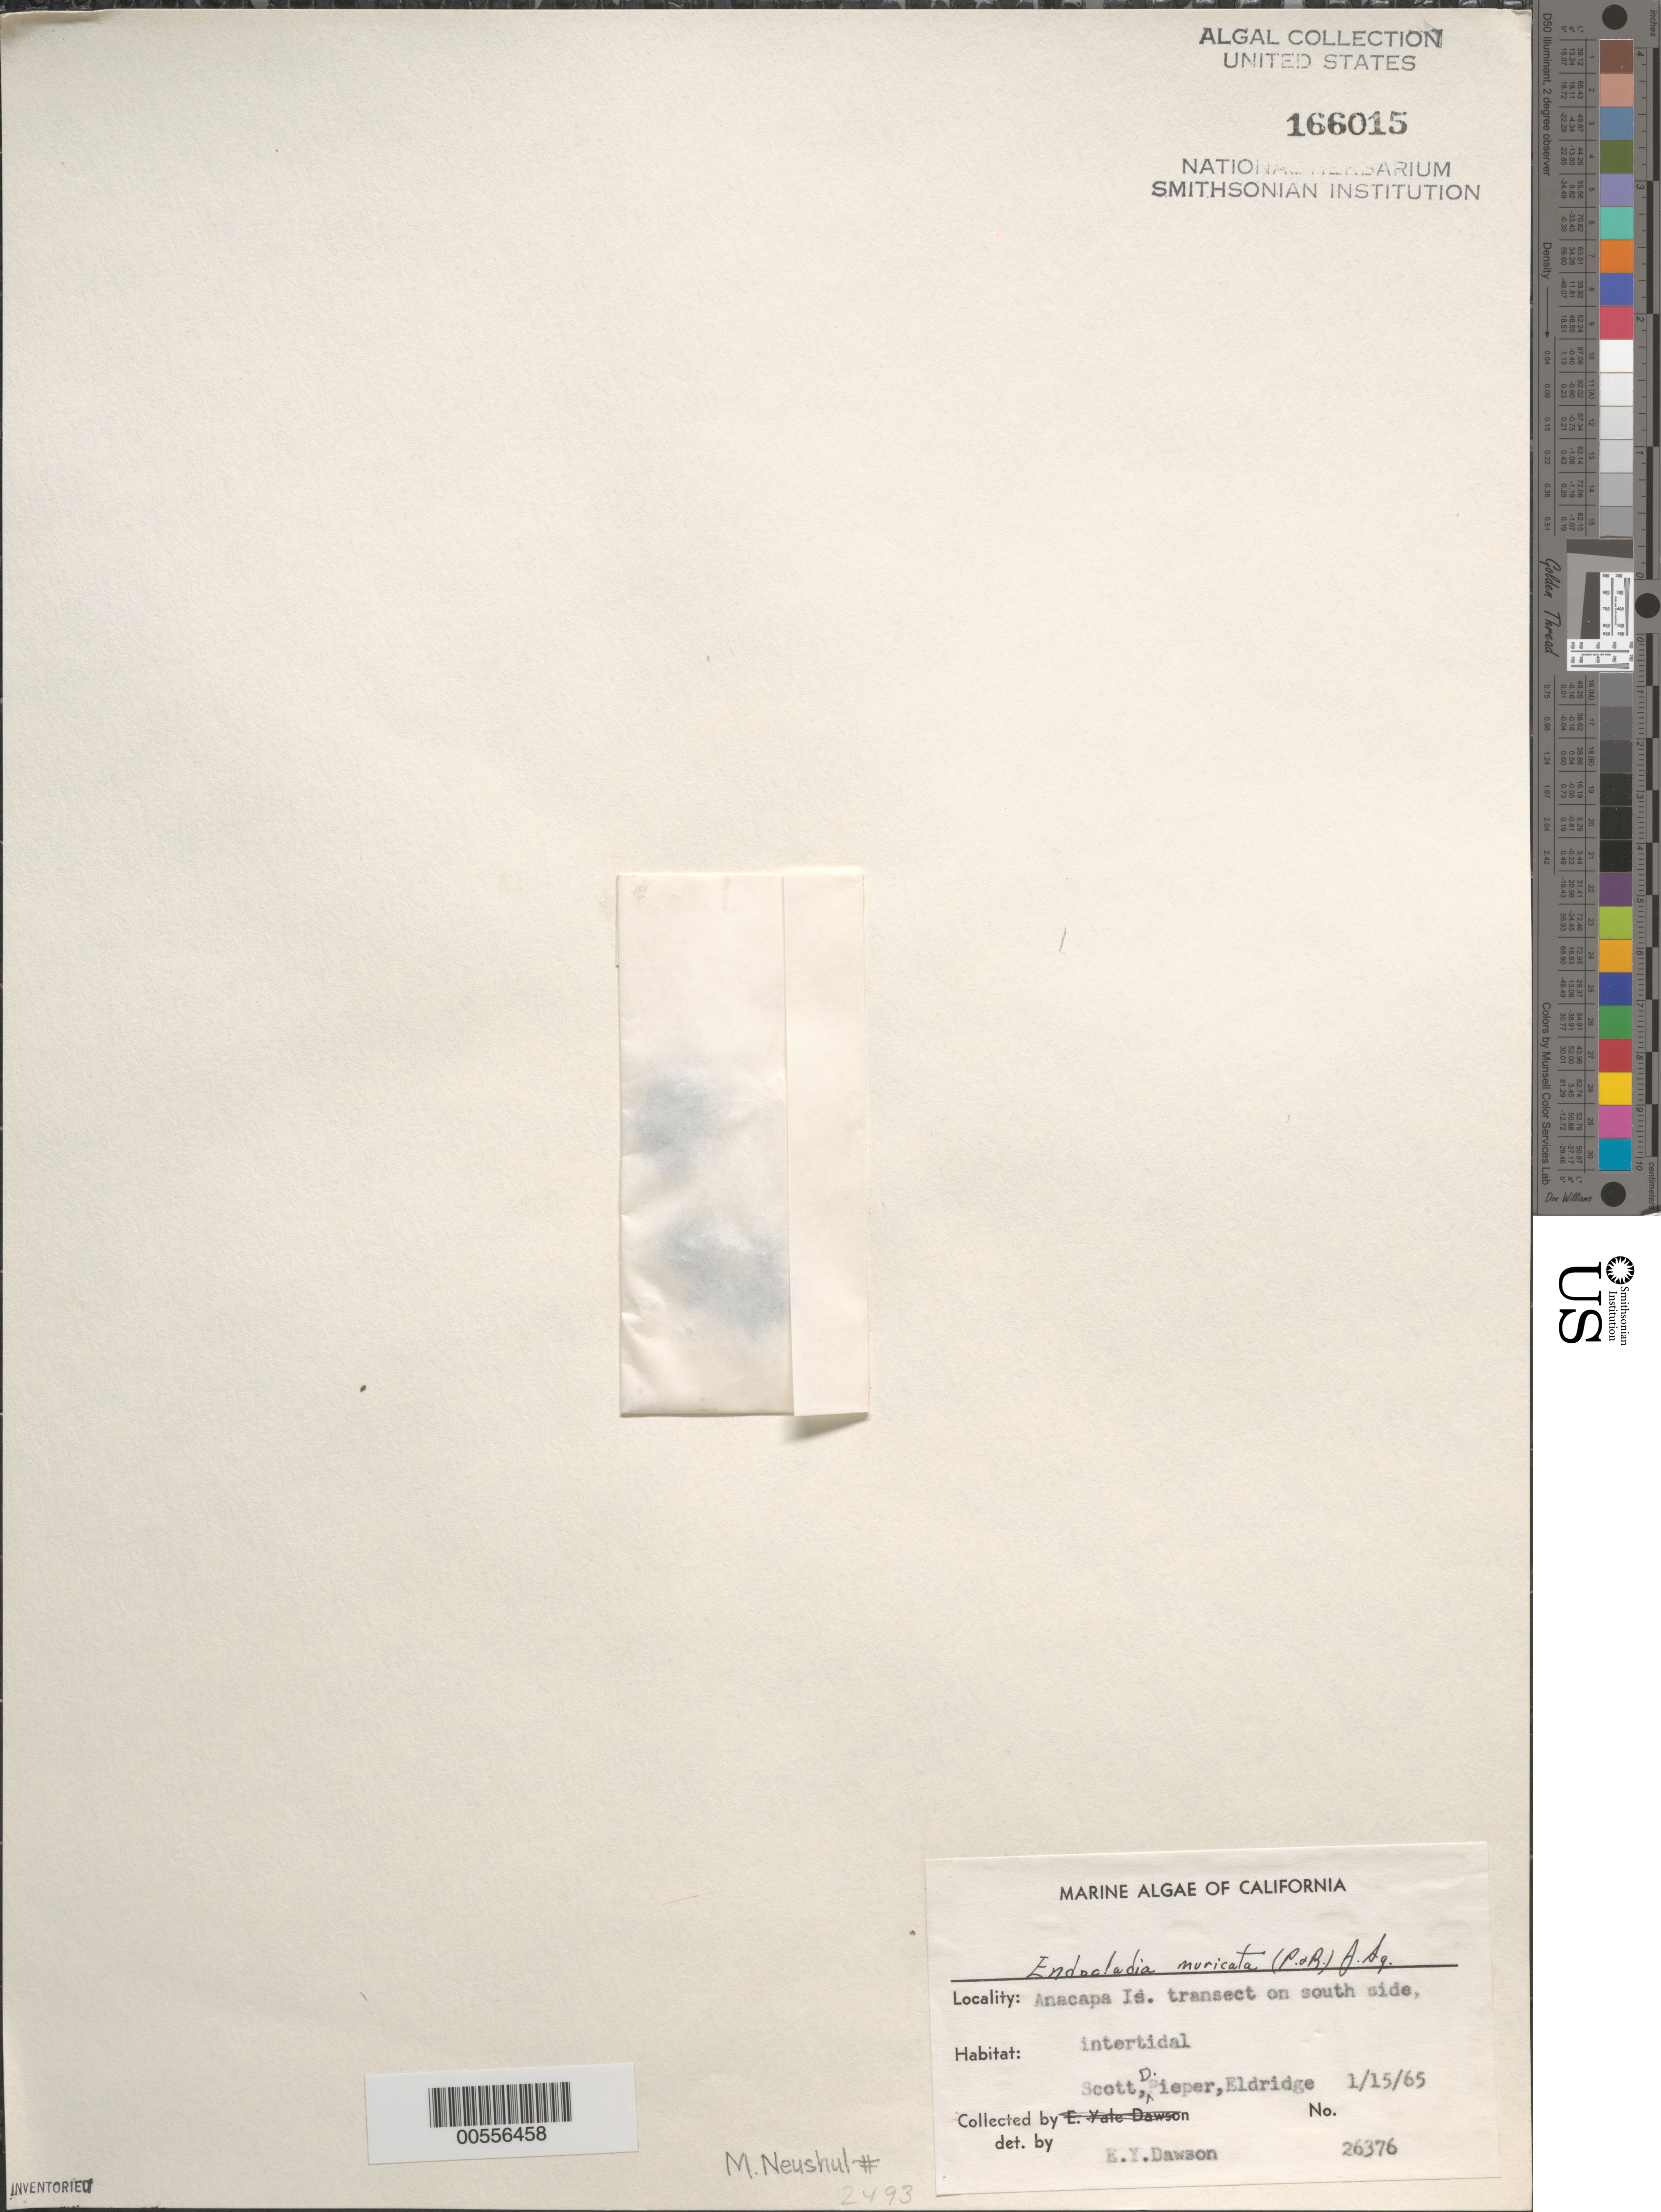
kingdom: Plantae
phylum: Rhodophyta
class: Florideophyceae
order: Gigartinales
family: Endocladiaceae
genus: Endocladia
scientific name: Endocladia muricata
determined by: Dawson, E. Y.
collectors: J. Scott, D. Pieper & -. Eldridge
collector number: Neushul 2493 & EYD 26376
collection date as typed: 15 Jan 1965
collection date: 1965-01-15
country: United States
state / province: California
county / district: Ventura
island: Anacapa Island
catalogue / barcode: US 166015